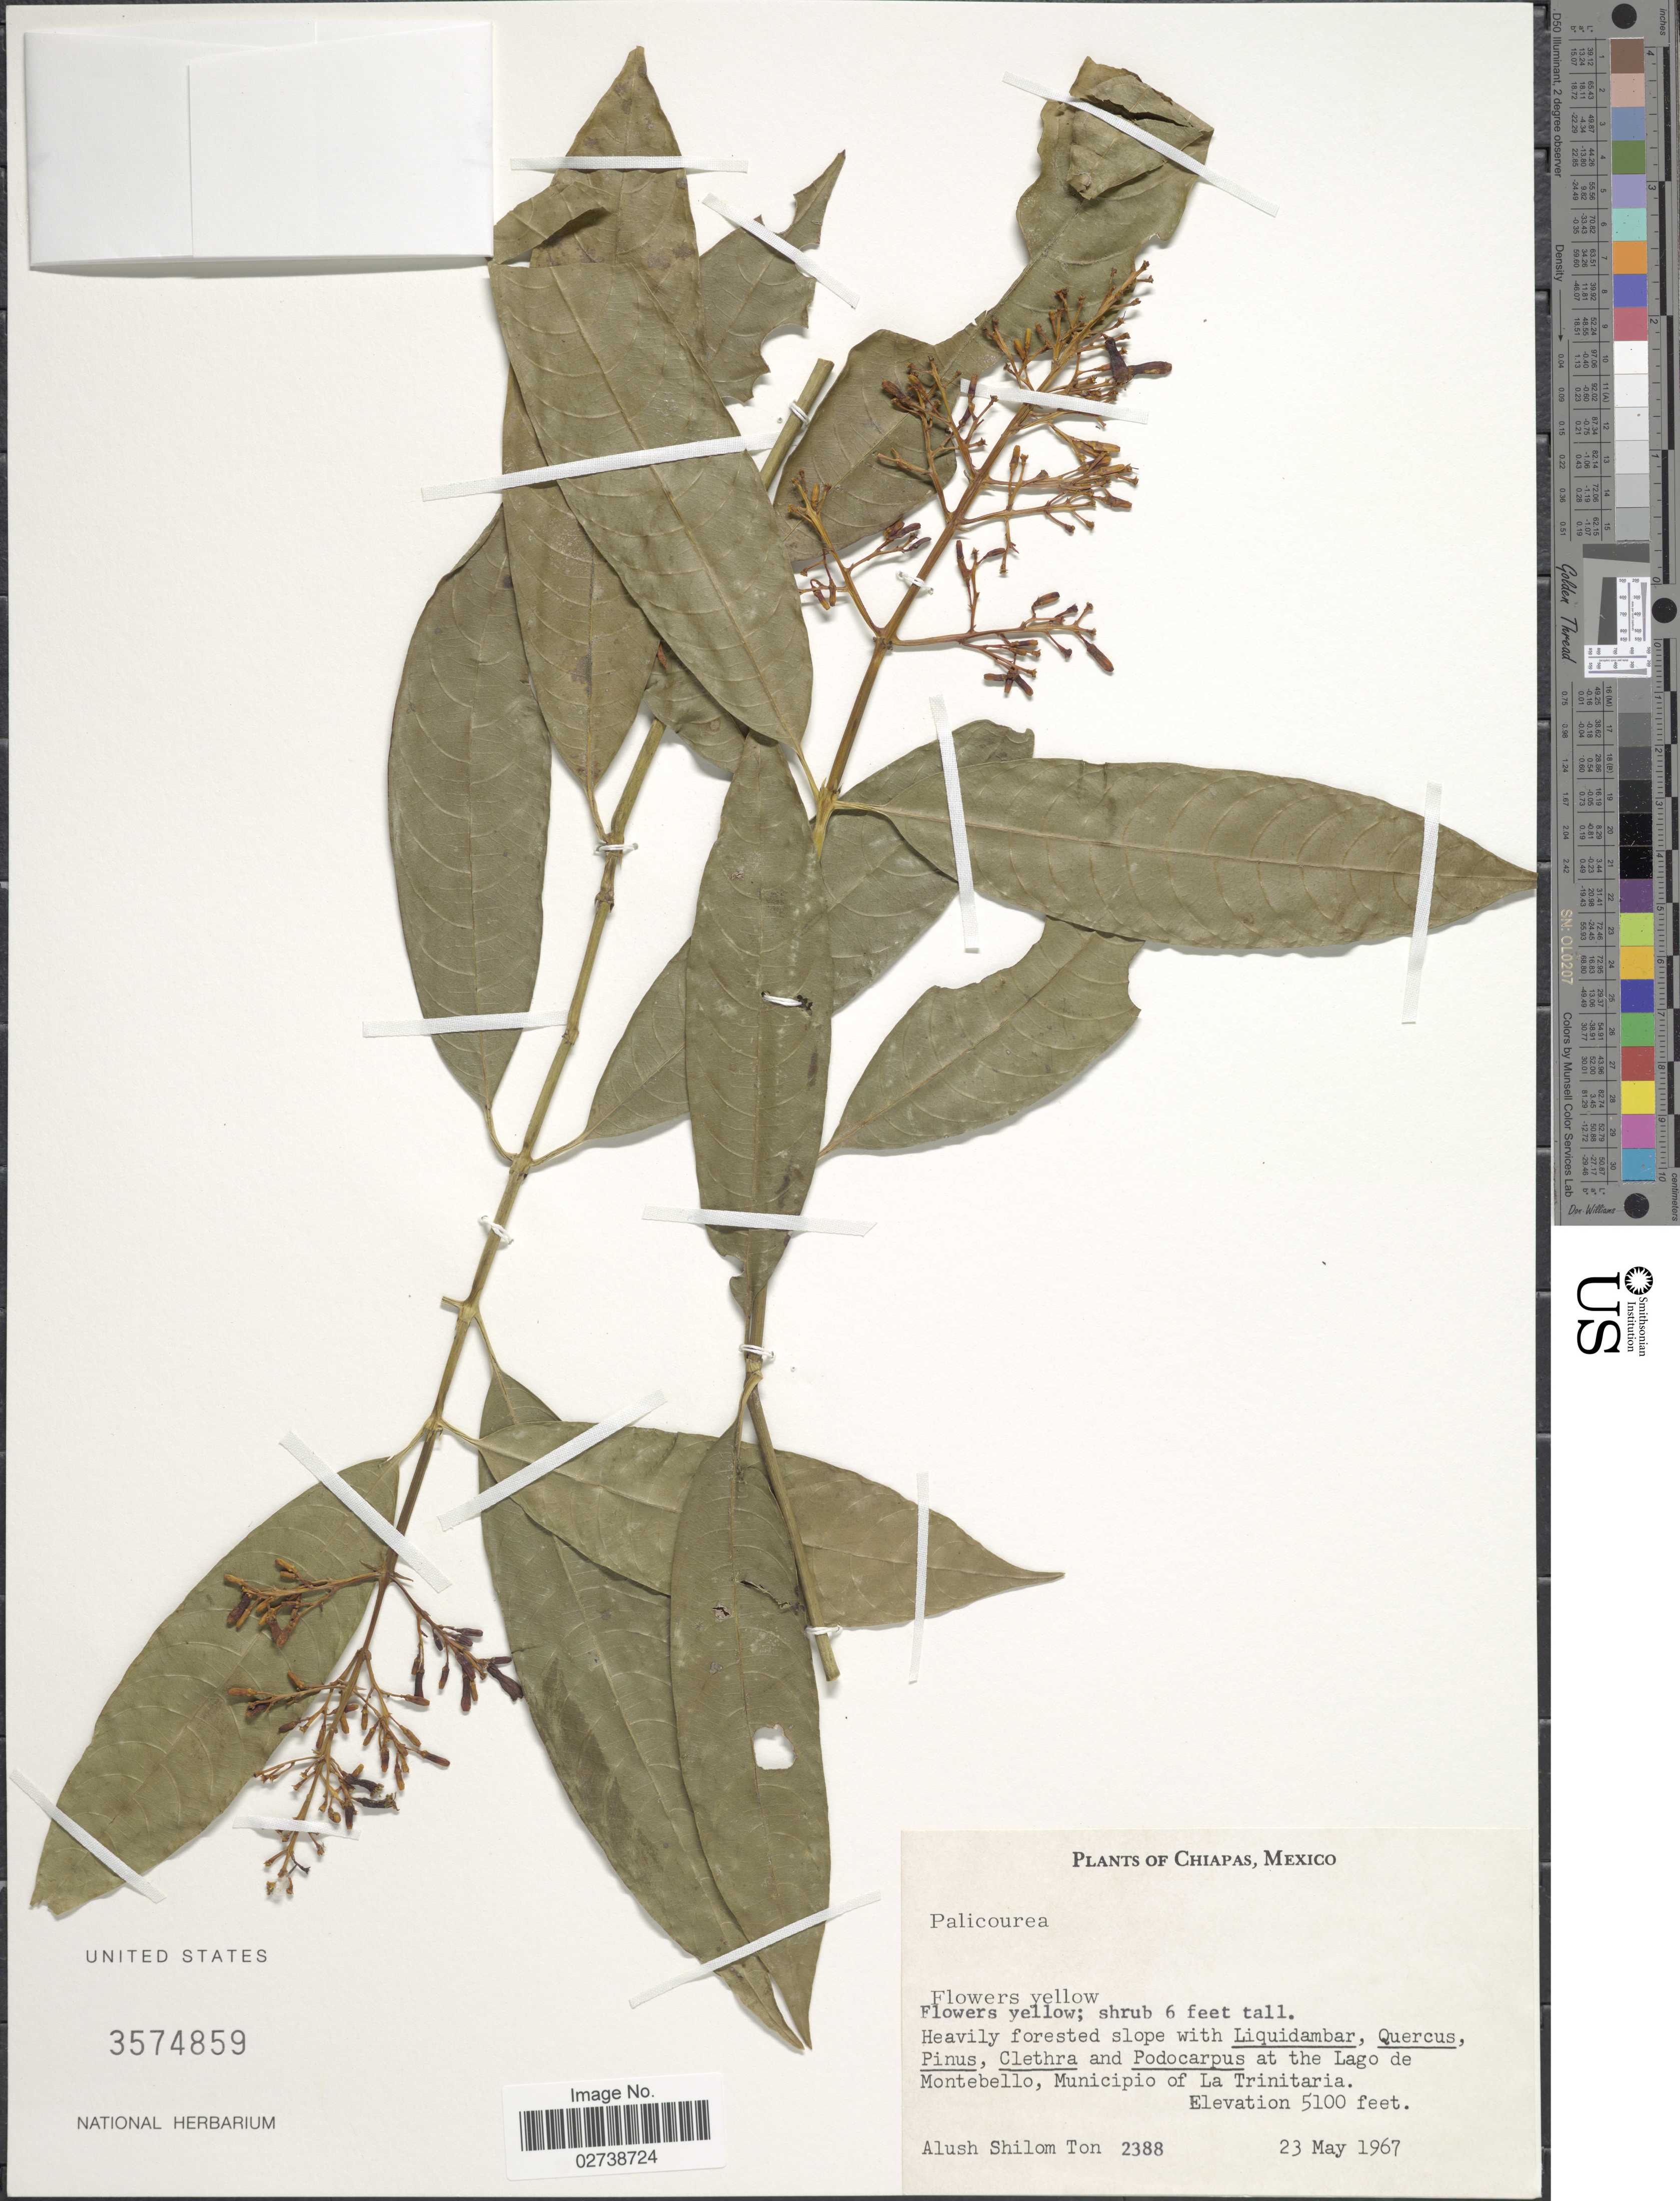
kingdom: Plantae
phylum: Tracheophyta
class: Magnoliopsida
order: Gentianales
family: Rubiaceae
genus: Palicourea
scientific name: Palicourea sp.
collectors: A. M. Ton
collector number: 2388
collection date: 1967-05-23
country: Mexico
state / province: Chiapas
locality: Heavily forested slope at the Lago de Montebello, Municipio of La Trinitaria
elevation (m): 1554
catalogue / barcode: US 3574859